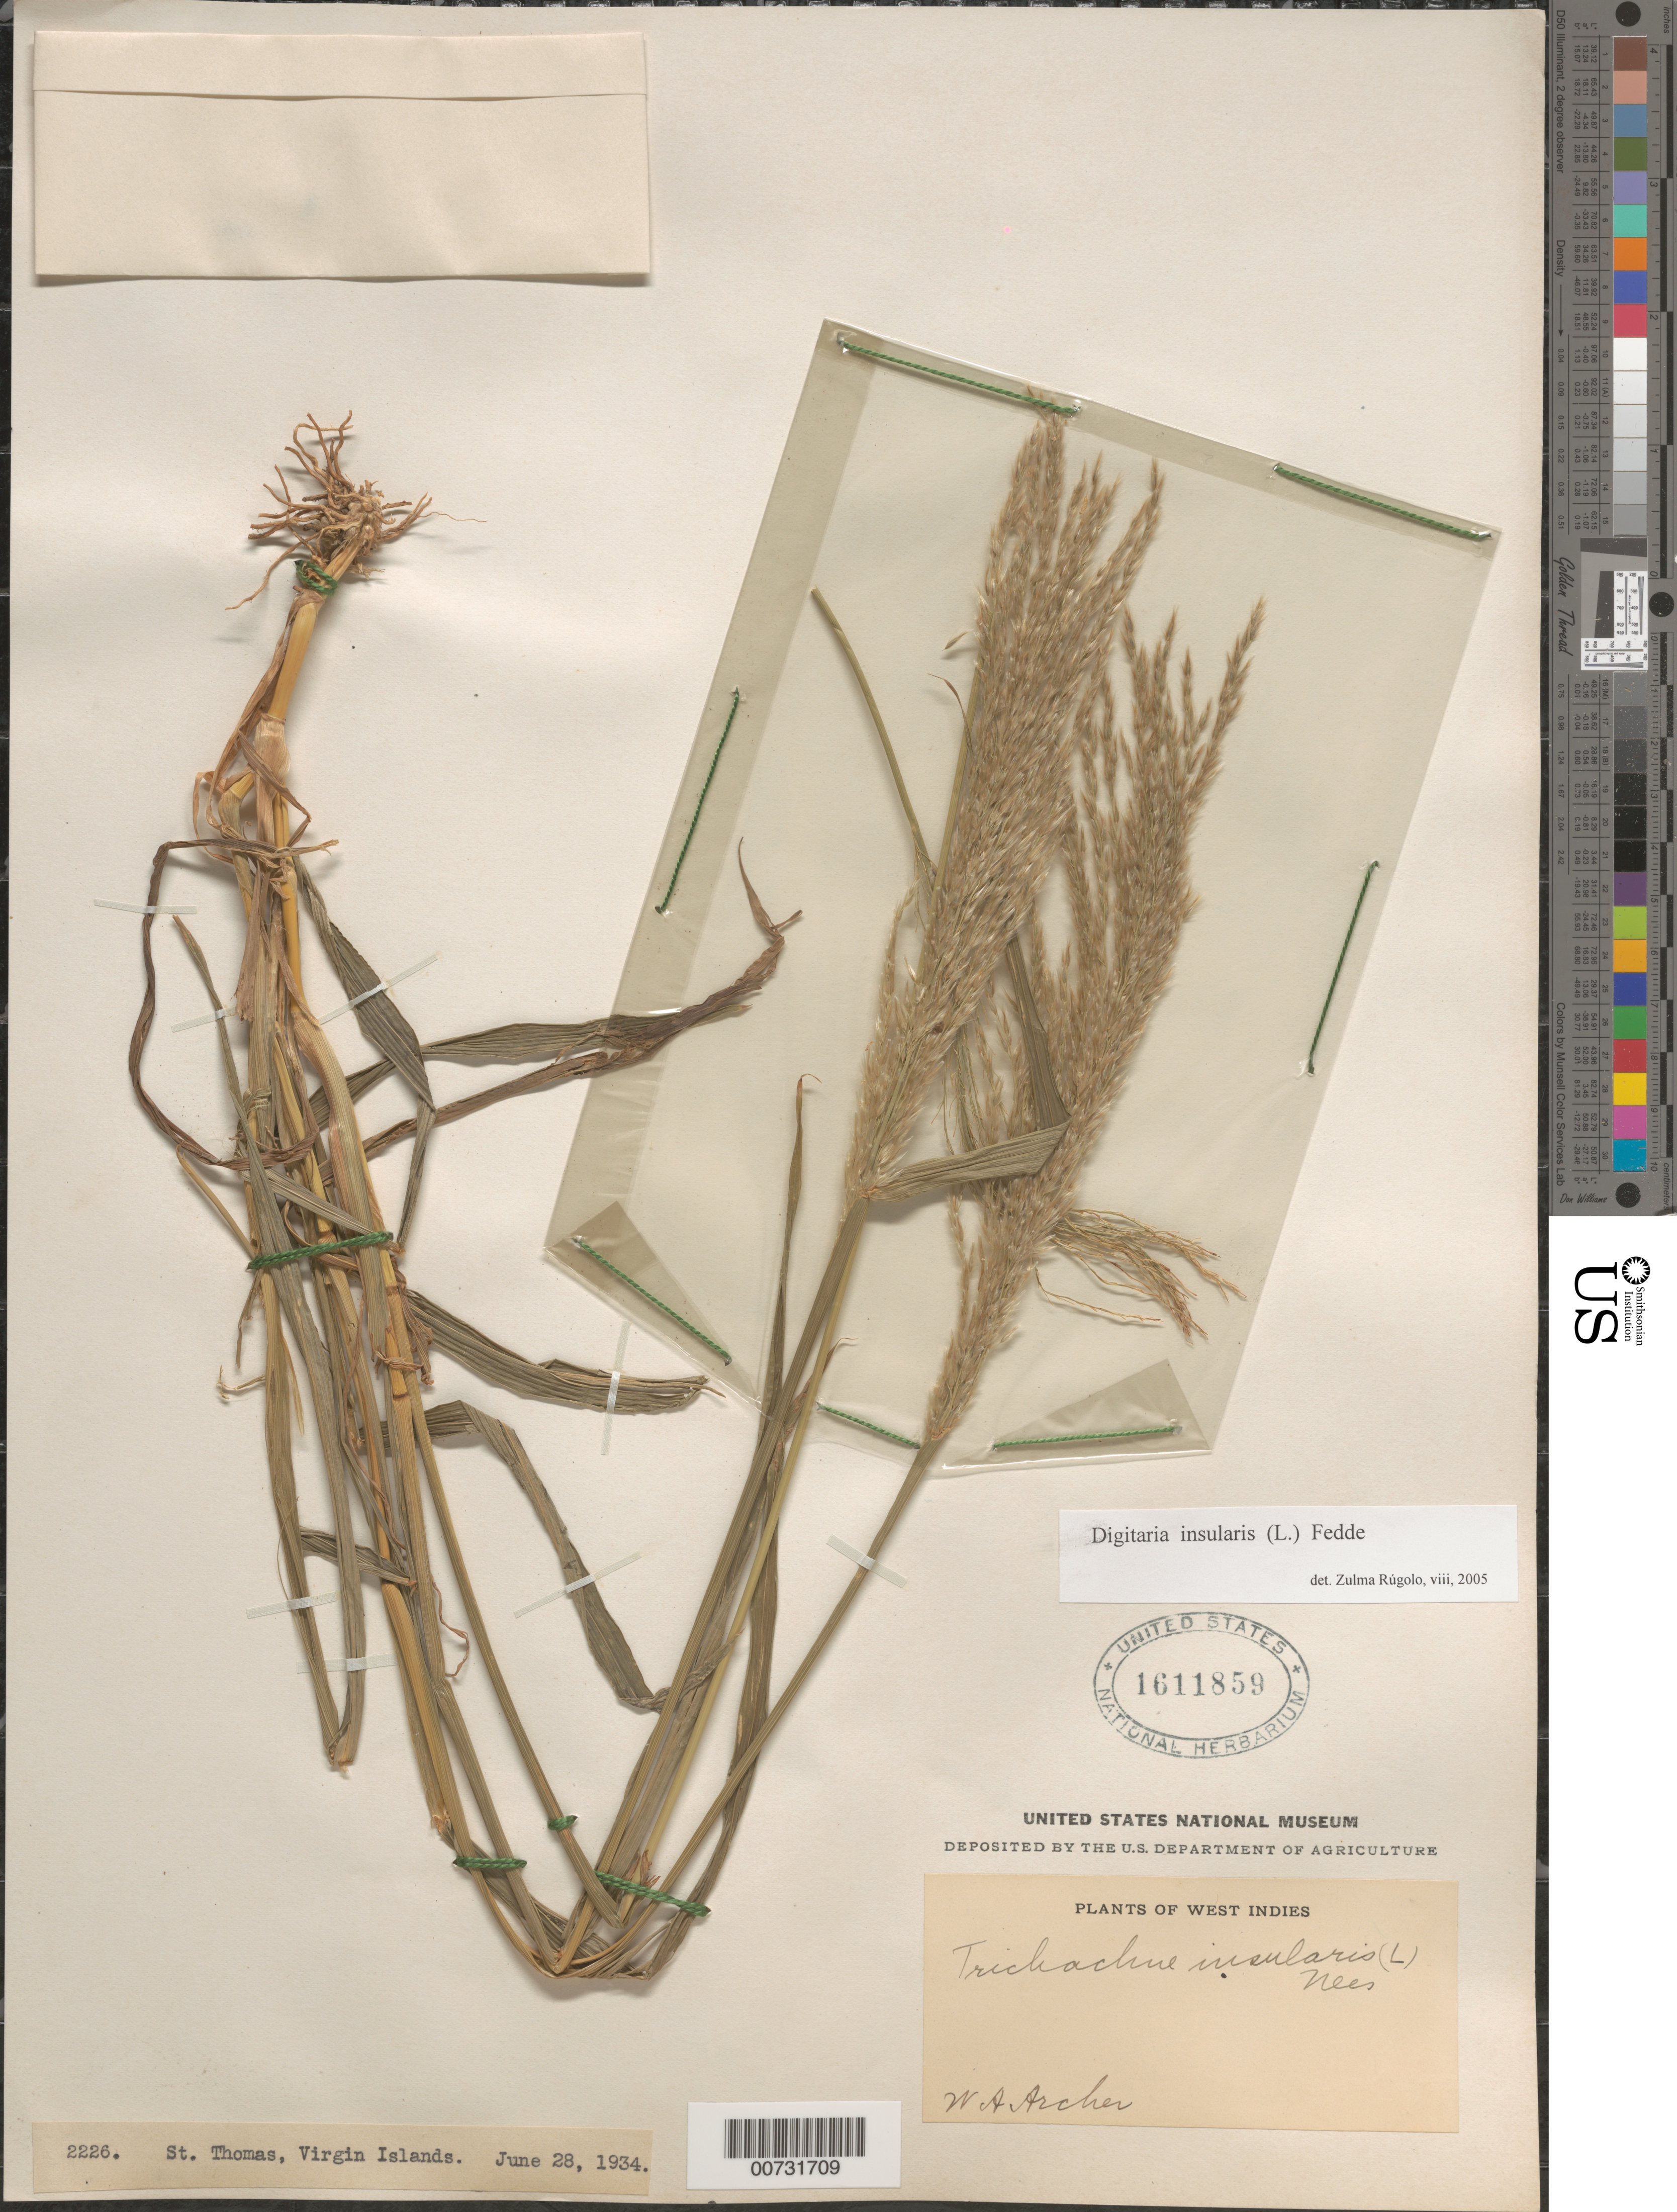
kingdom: Plantae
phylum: Tracheophyta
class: Liliopsida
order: Poales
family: Poaceae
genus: Digitaria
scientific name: Digitaria insularis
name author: (L.) Mez ex Ekman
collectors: A. W. Archer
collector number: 2226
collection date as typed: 28 Jun 1934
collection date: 1934-06-28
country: U.S. Virgin Islands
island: St. Thomas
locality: St. Thomas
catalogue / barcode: US 1611859